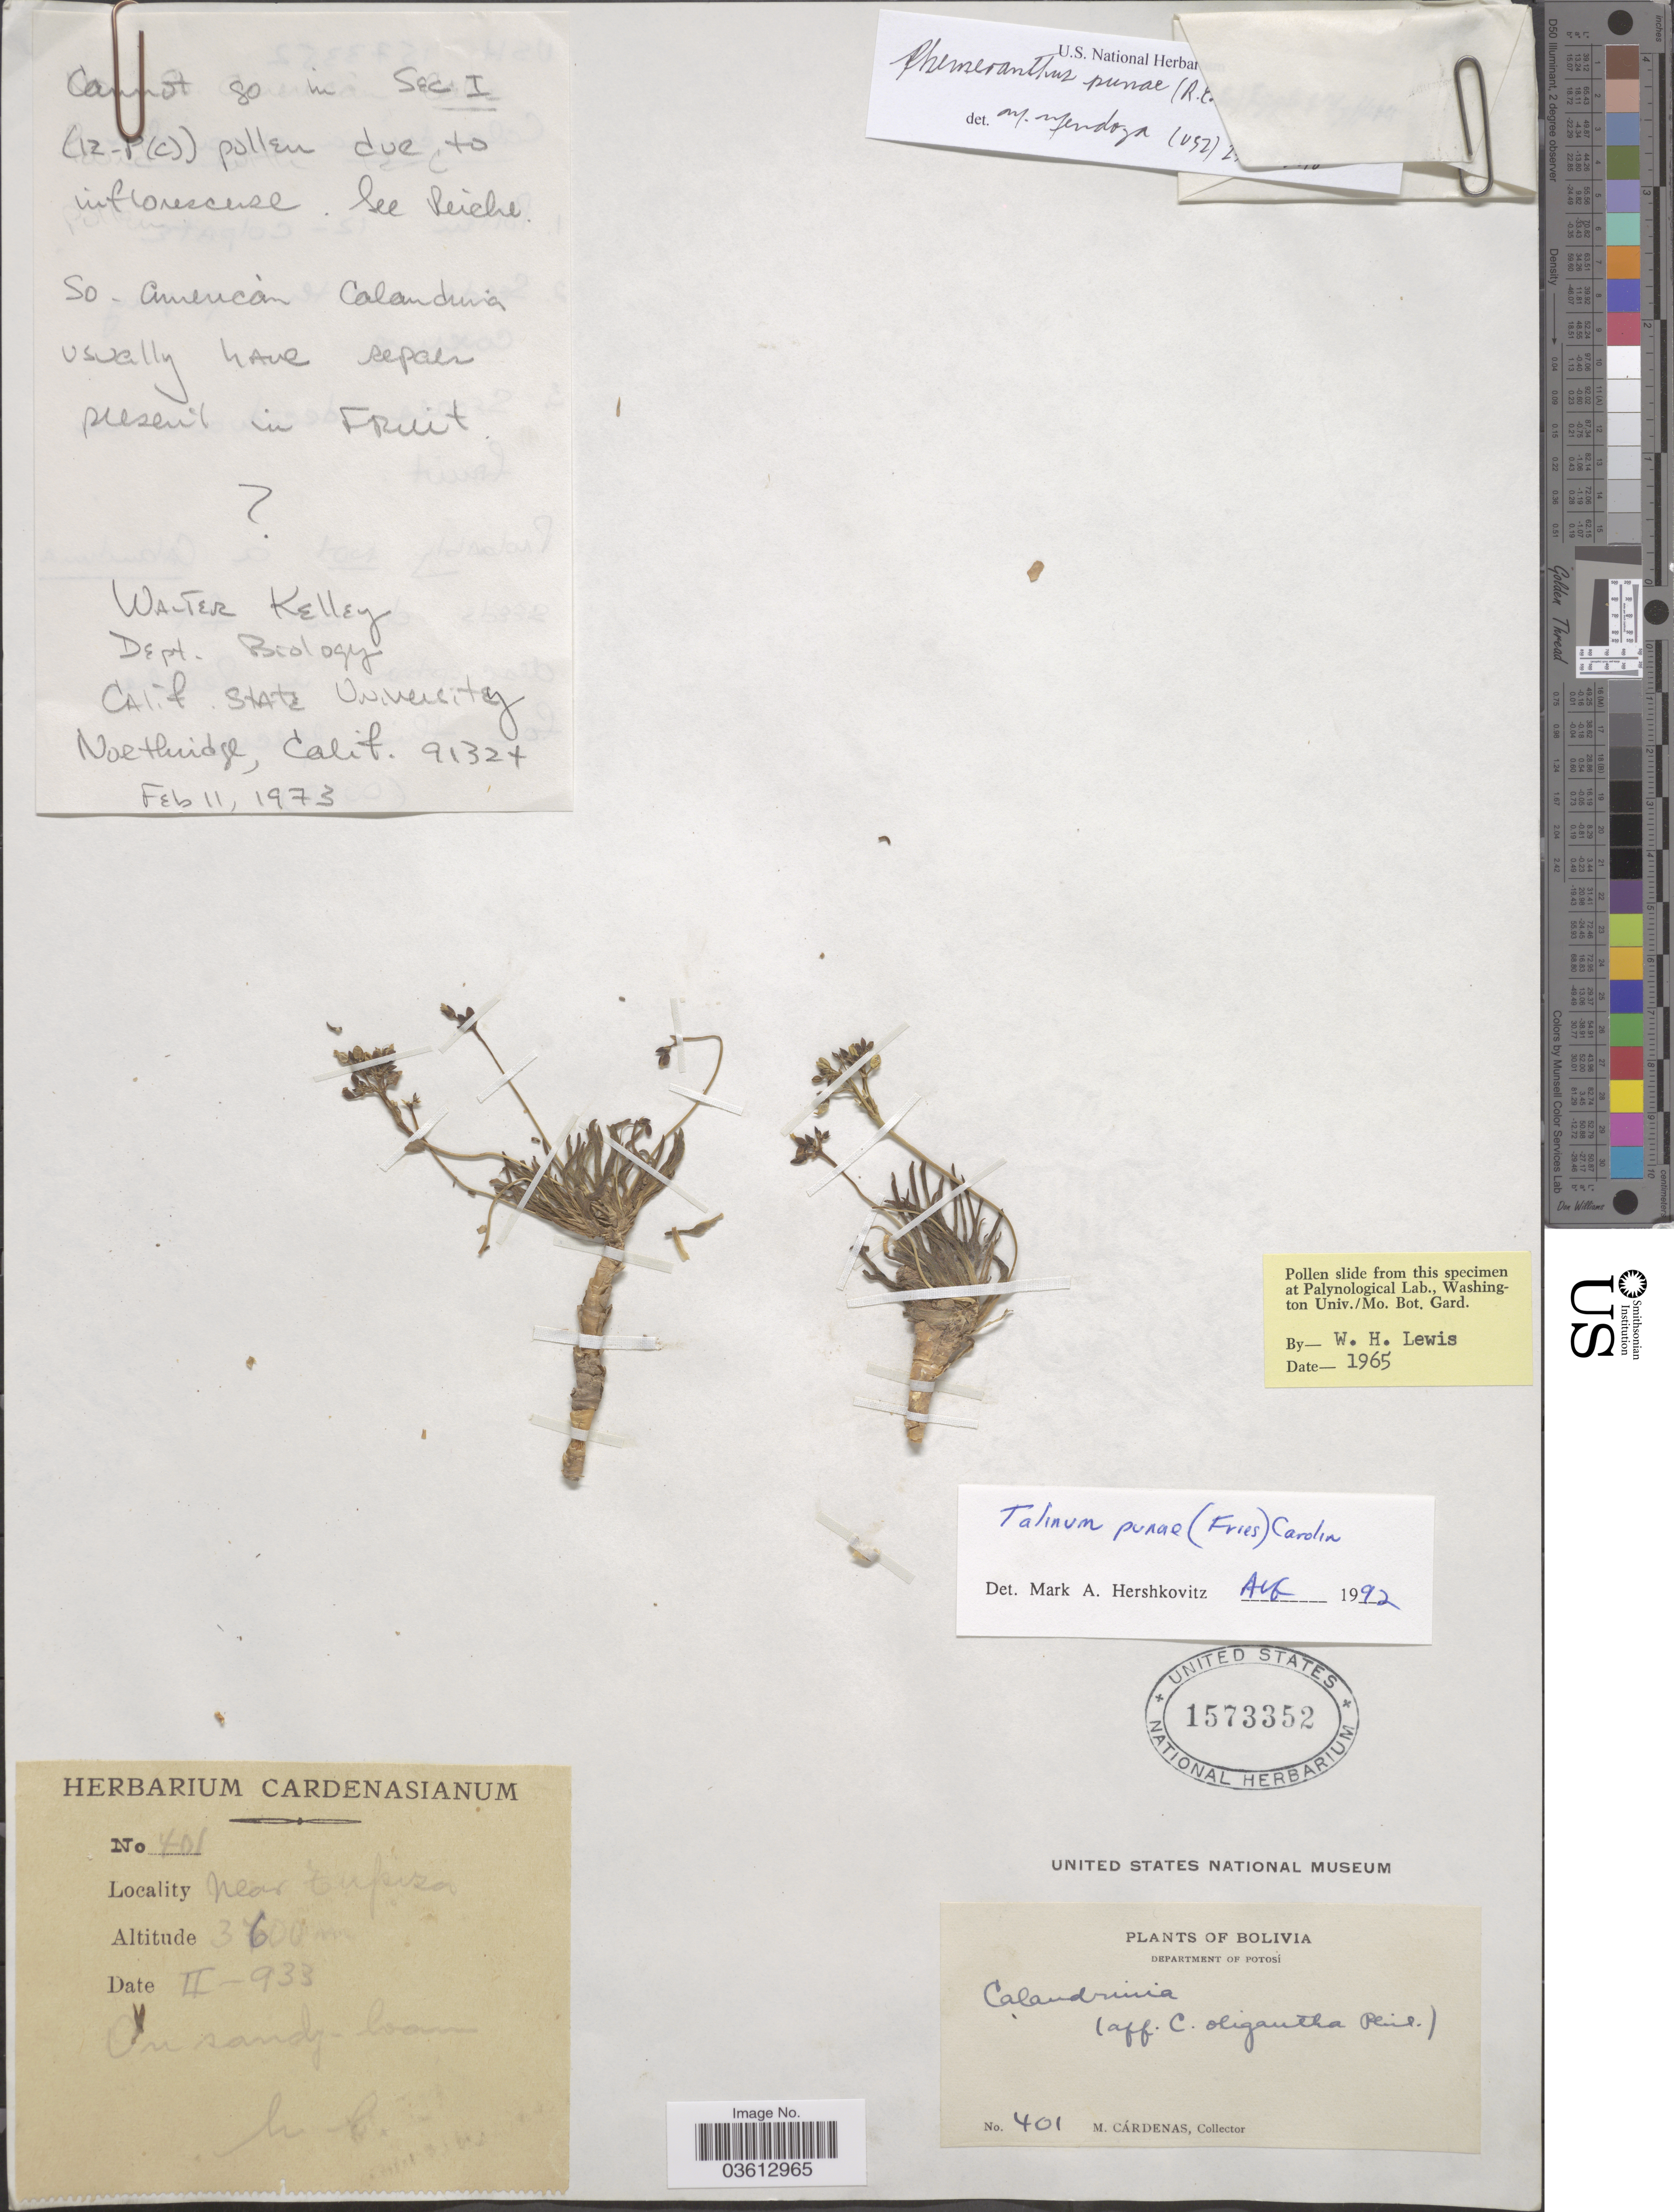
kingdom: Plantae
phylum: Tracheophyta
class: Magnoliopsida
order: Caryophyllales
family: Talinaceae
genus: Talinum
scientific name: Talinum punae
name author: (R.E. Fr.) Carolin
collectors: M. Cárdenas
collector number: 401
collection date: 1933-02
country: Bolivia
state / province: Potosi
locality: Department of Potosí. Near Tupiza.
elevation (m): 3600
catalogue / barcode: US 1573352